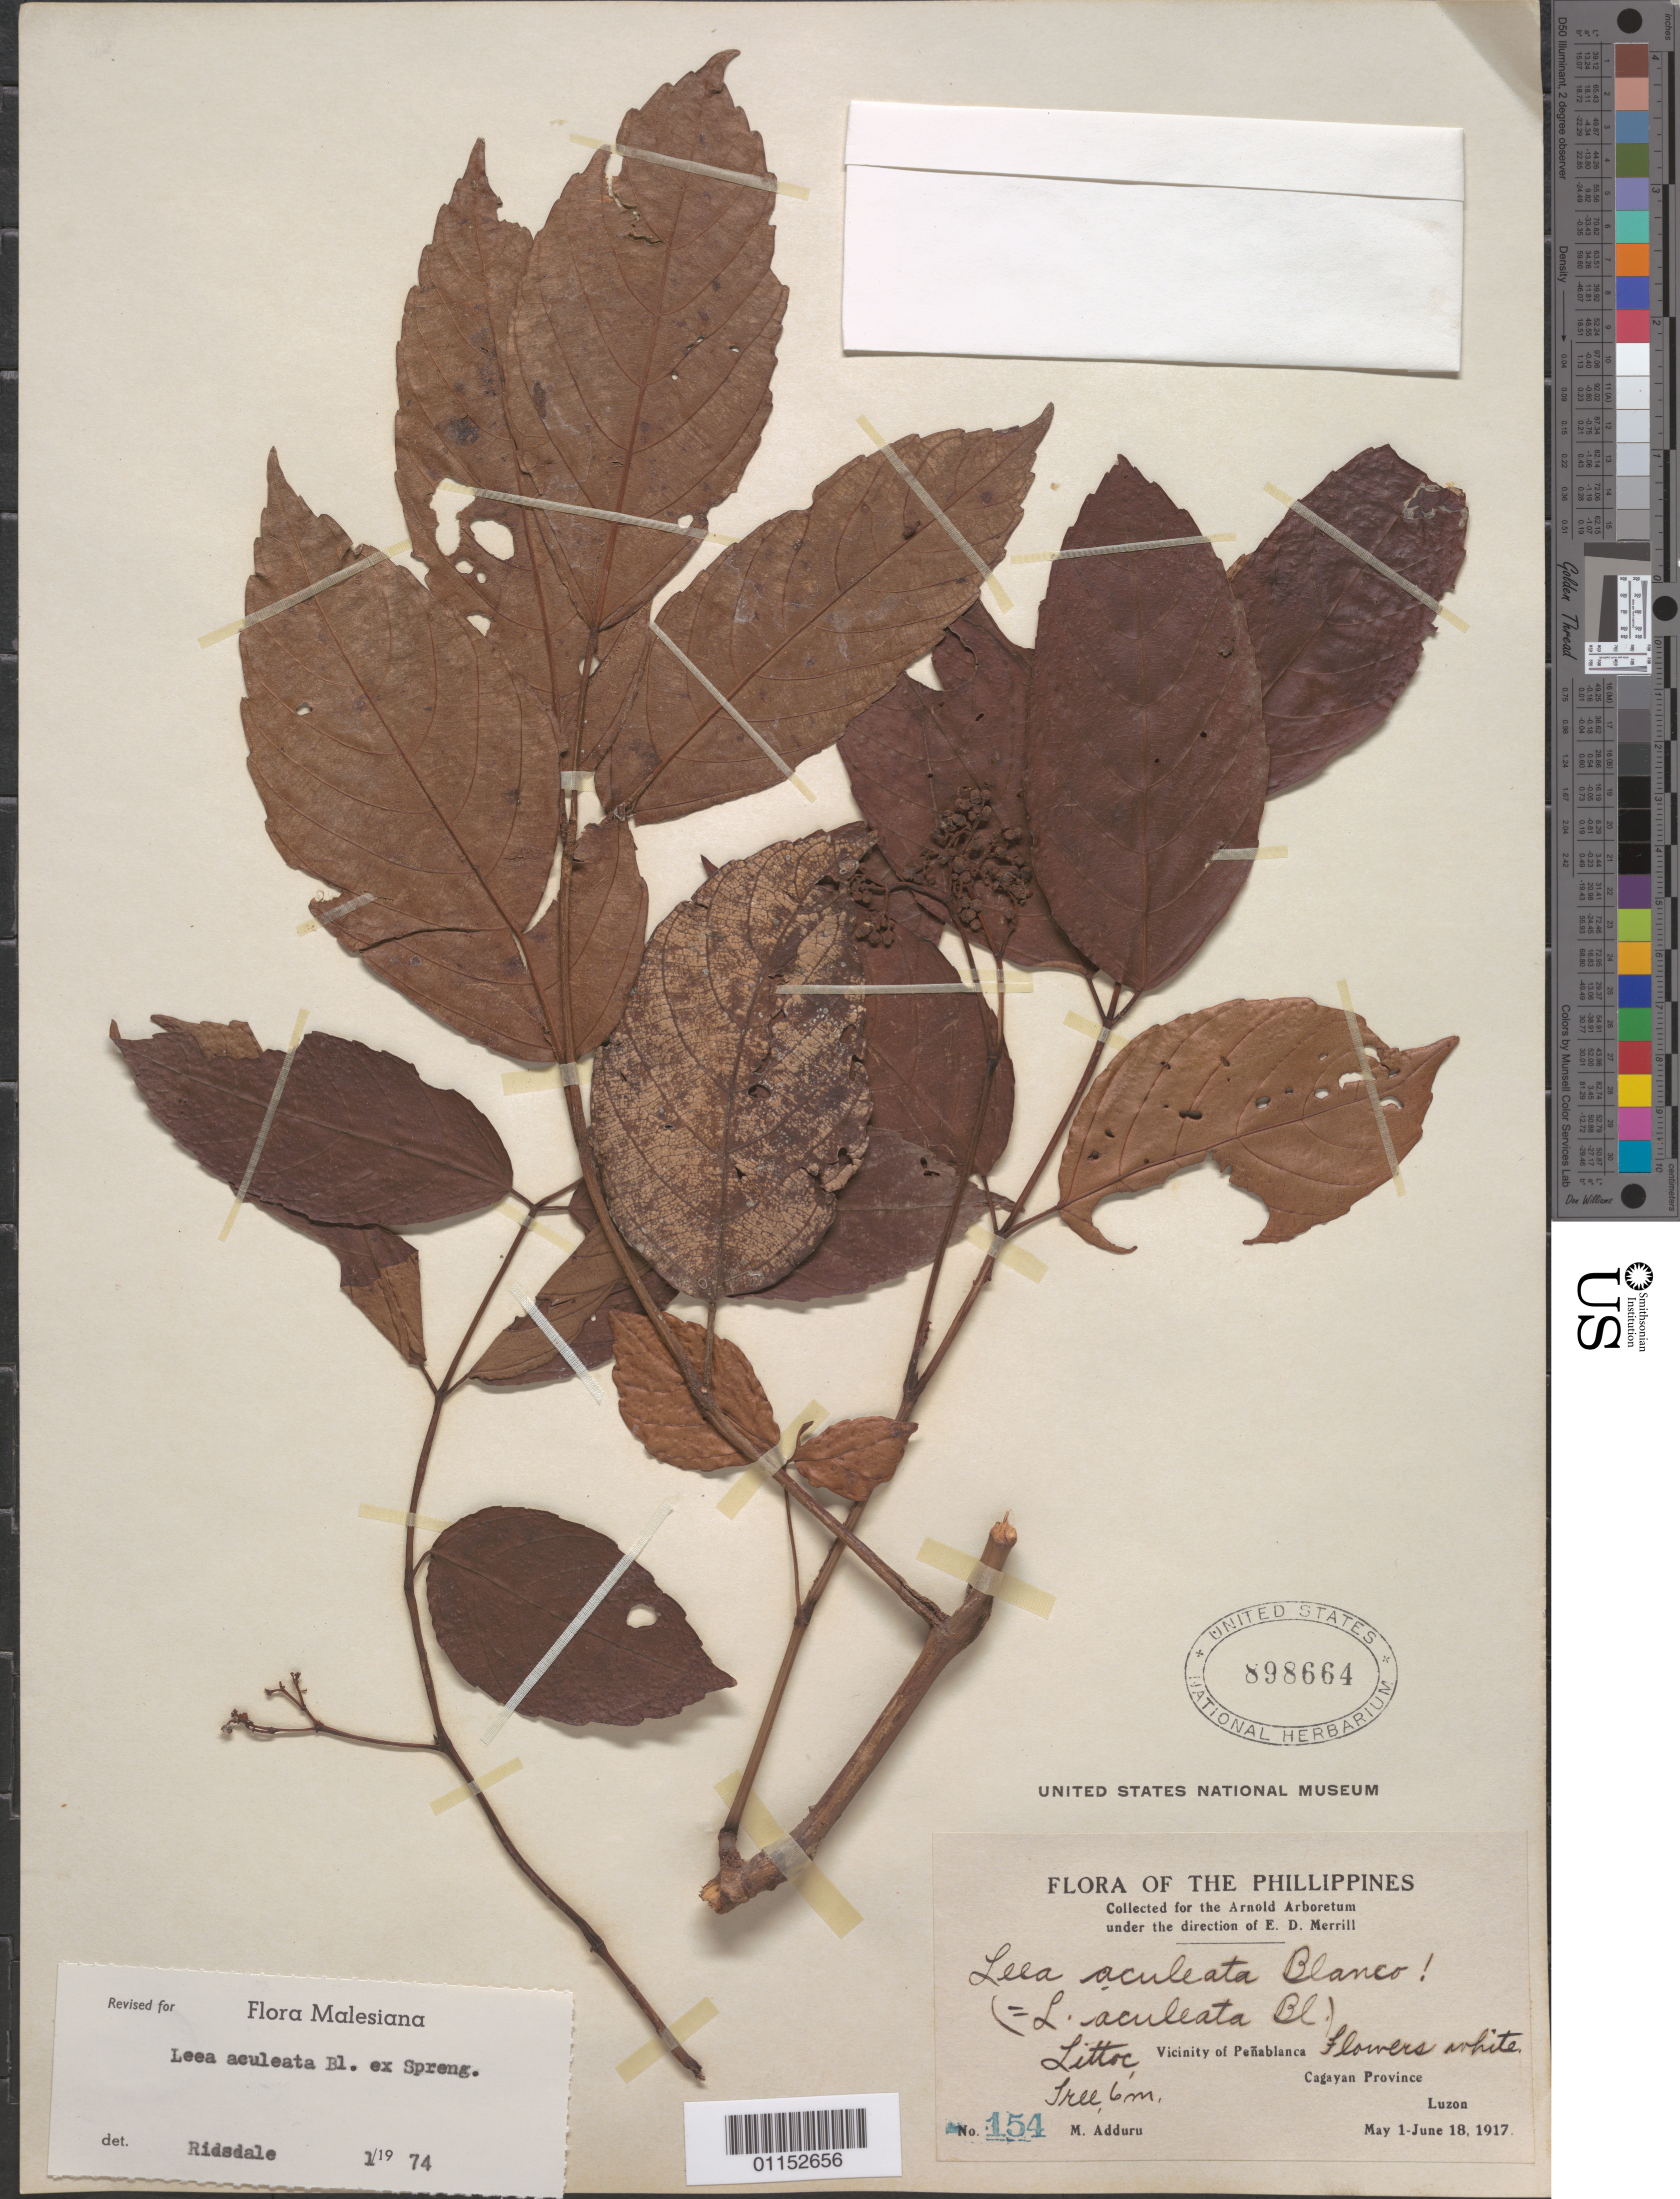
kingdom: Plantae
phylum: Tracheophyta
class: Magnoliopsida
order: Vitales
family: Vitaceae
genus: Leea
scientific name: Leea aculeata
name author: Blume ex Spreng.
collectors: M. Adduru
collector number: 154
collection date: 1917-05-01/1917-06-18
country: Philippines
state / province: Cagayan Valley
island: Luzon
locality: Vicinity of Penablanca. Cagayan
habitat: Tree.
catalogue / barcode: US 898664